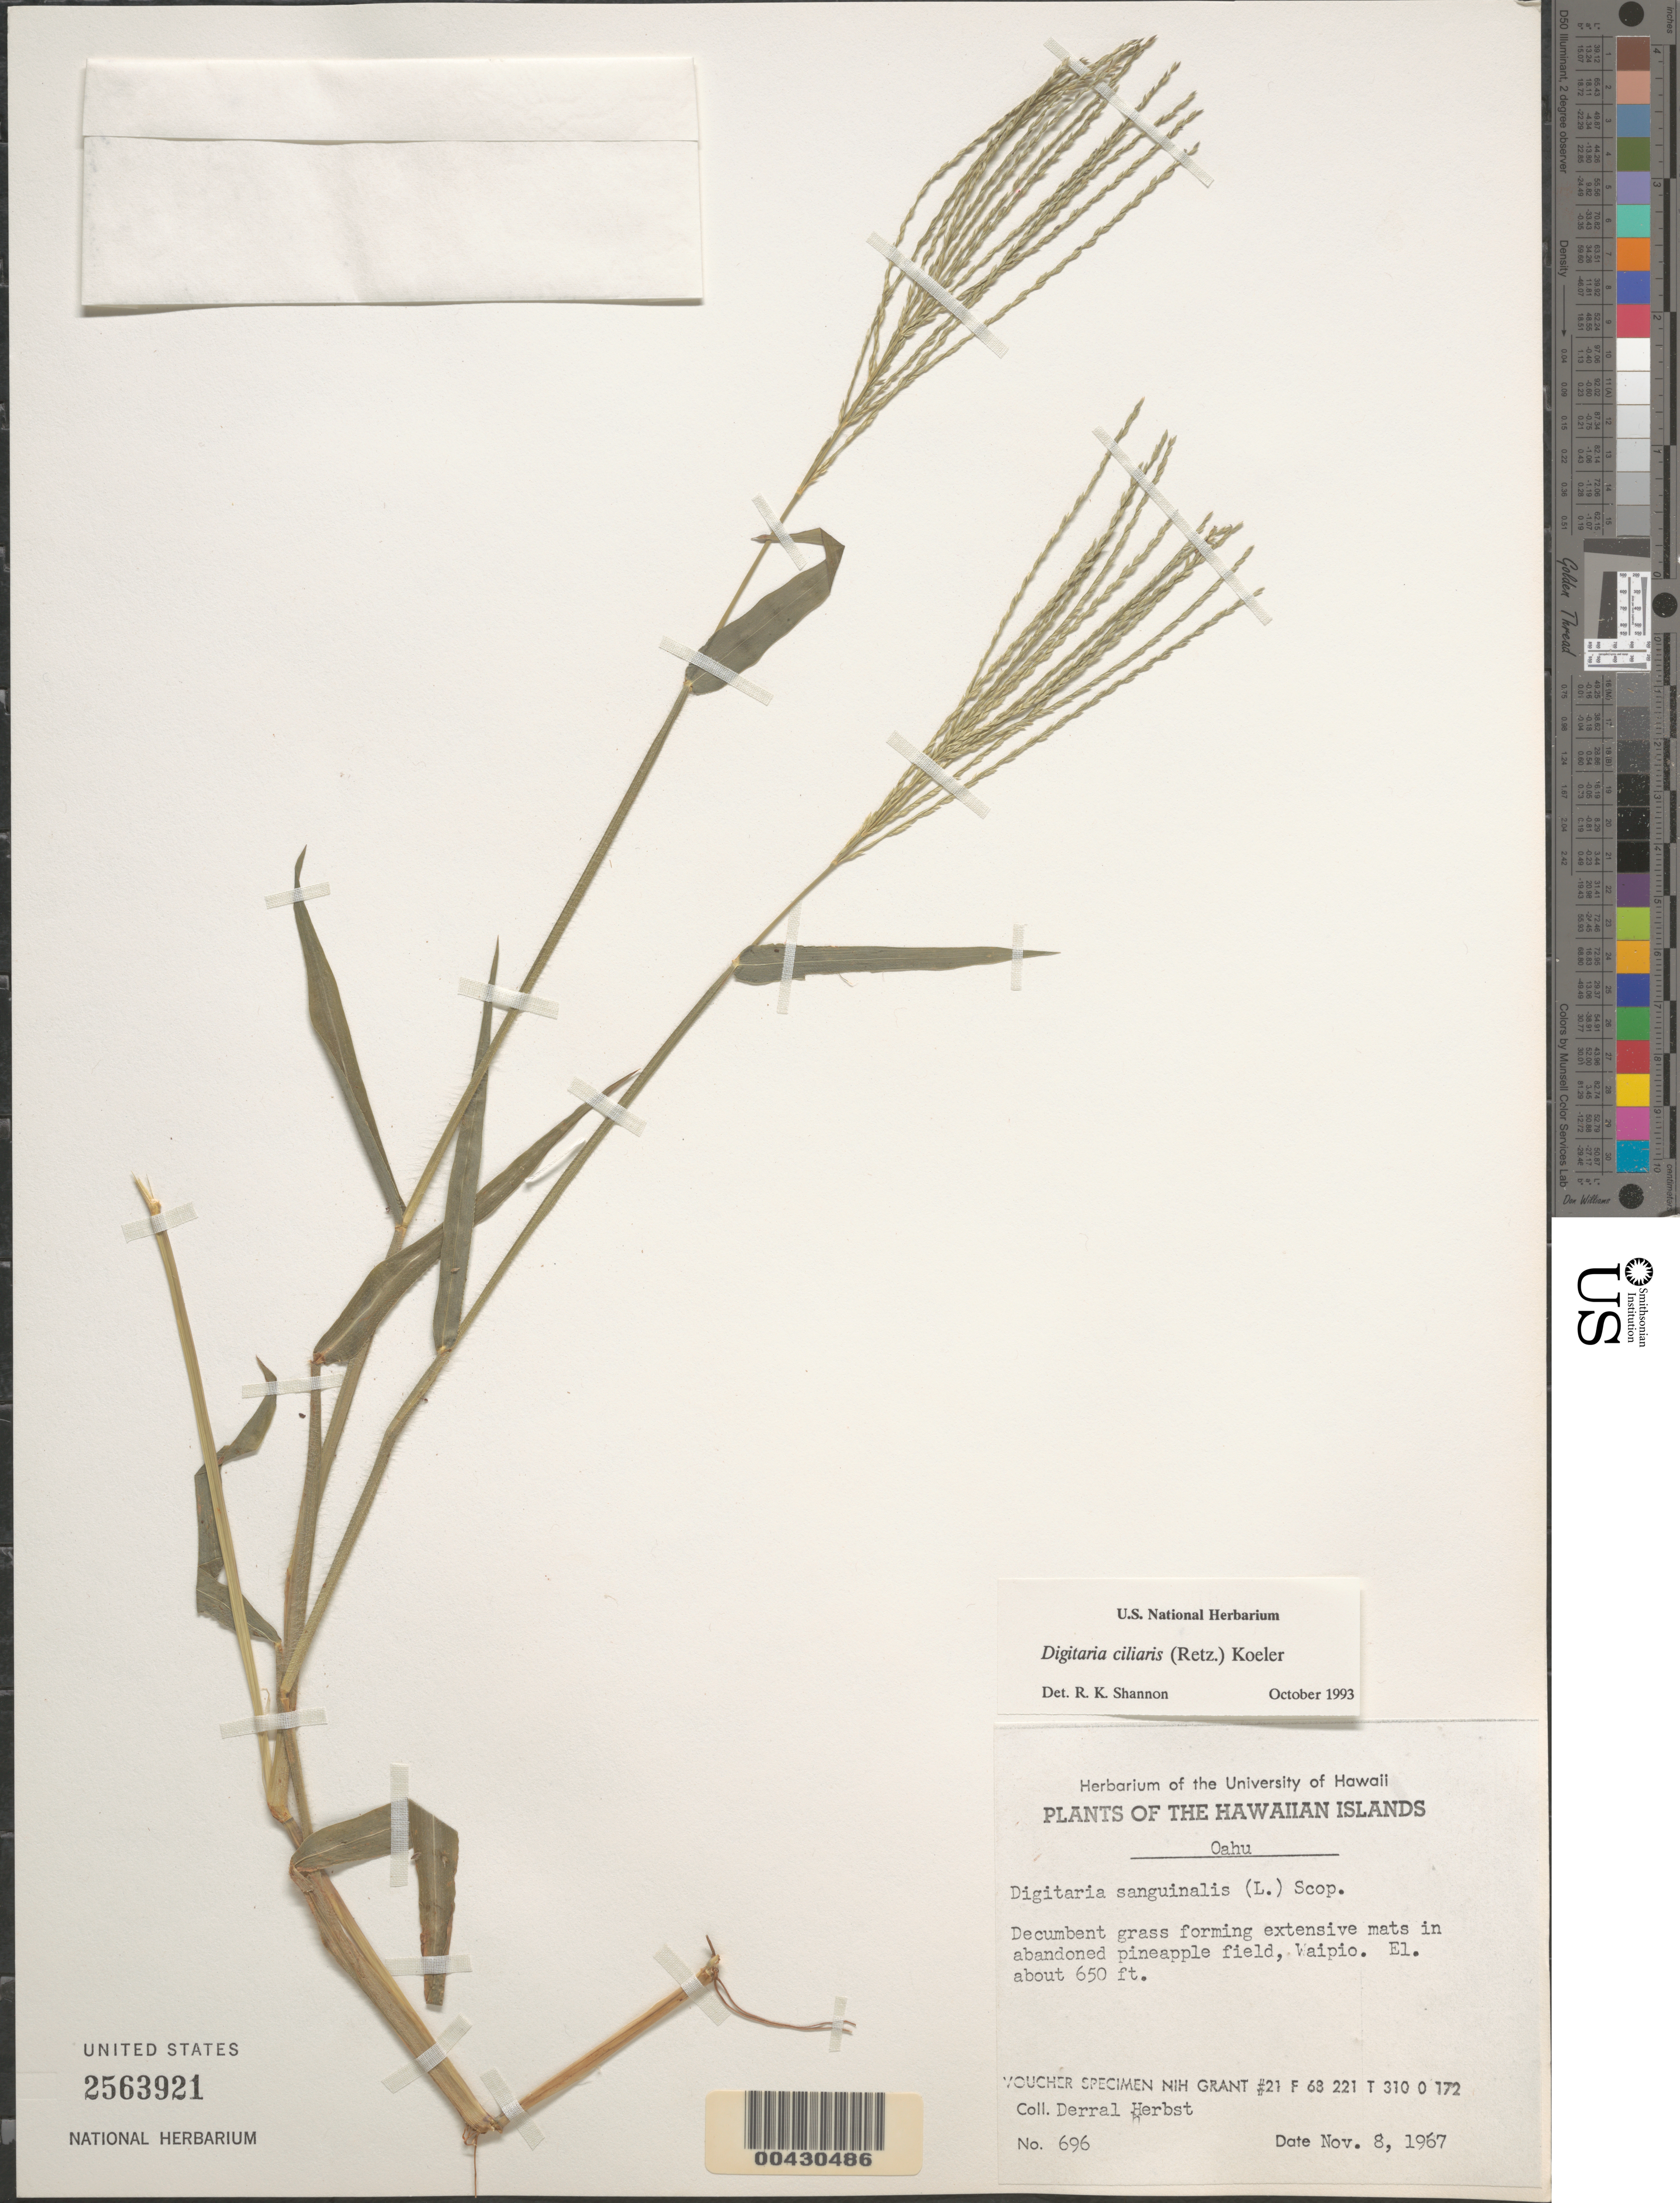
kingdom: Plantae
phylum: Tracheophyta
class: Liliopsida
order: Poales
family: Poaceae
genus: Digitaria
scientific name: Digitaria ciliaris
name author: (Retz.) Koeler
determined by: Shannon, R. K., (UNITED STATES)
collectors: D. R. Herbst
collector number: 696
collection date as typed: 8 Nov 1967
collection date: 1967-11-08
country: United States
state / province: Hawaii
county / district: Honolulu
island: Oahu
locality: Waipio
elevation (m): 198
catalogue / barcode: US 2563921